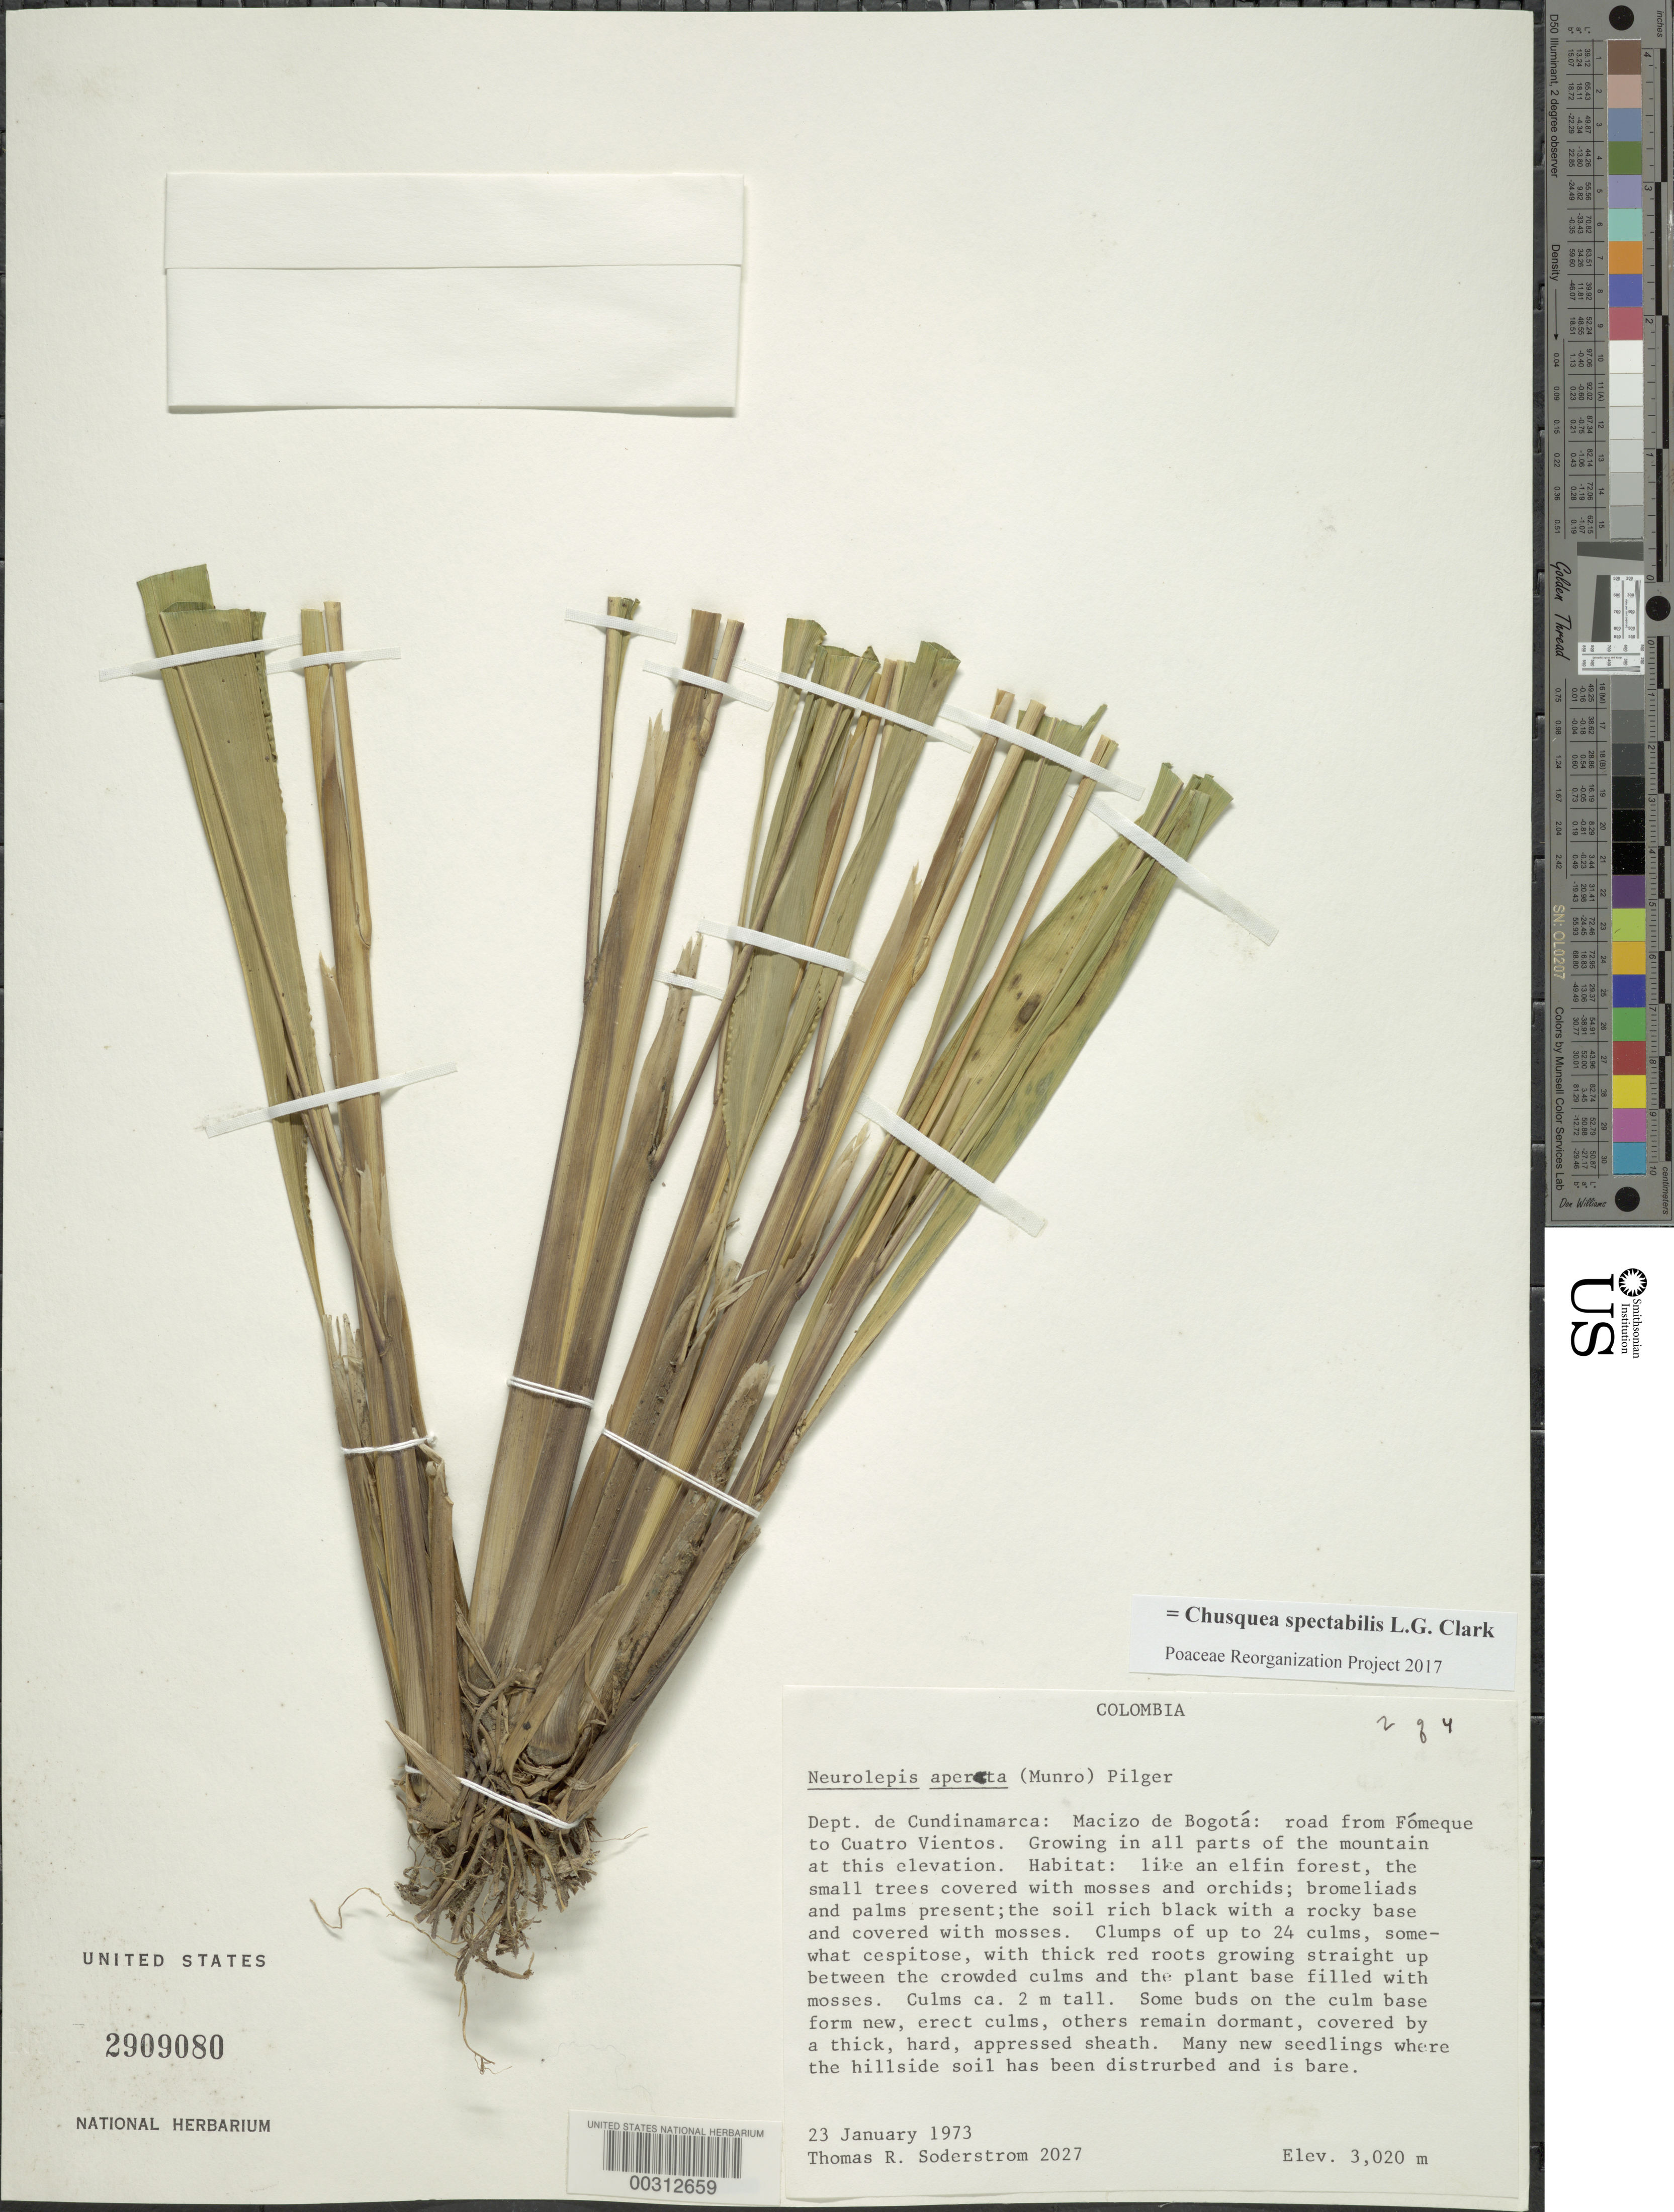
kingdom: Plantae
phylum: Tracheophyta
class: Liliopsida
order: Poales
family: Poaceae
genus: Chusquea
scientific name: Chusquea spectabilis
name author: L.G. Clark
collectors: T. R. Soderstrom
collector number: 2027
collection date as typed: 23 Jan 1973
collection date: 1973-01-23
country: Colombia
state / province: Cundinamarca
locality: Macizo de Bogota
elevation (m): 3020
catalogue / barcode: US 2909080